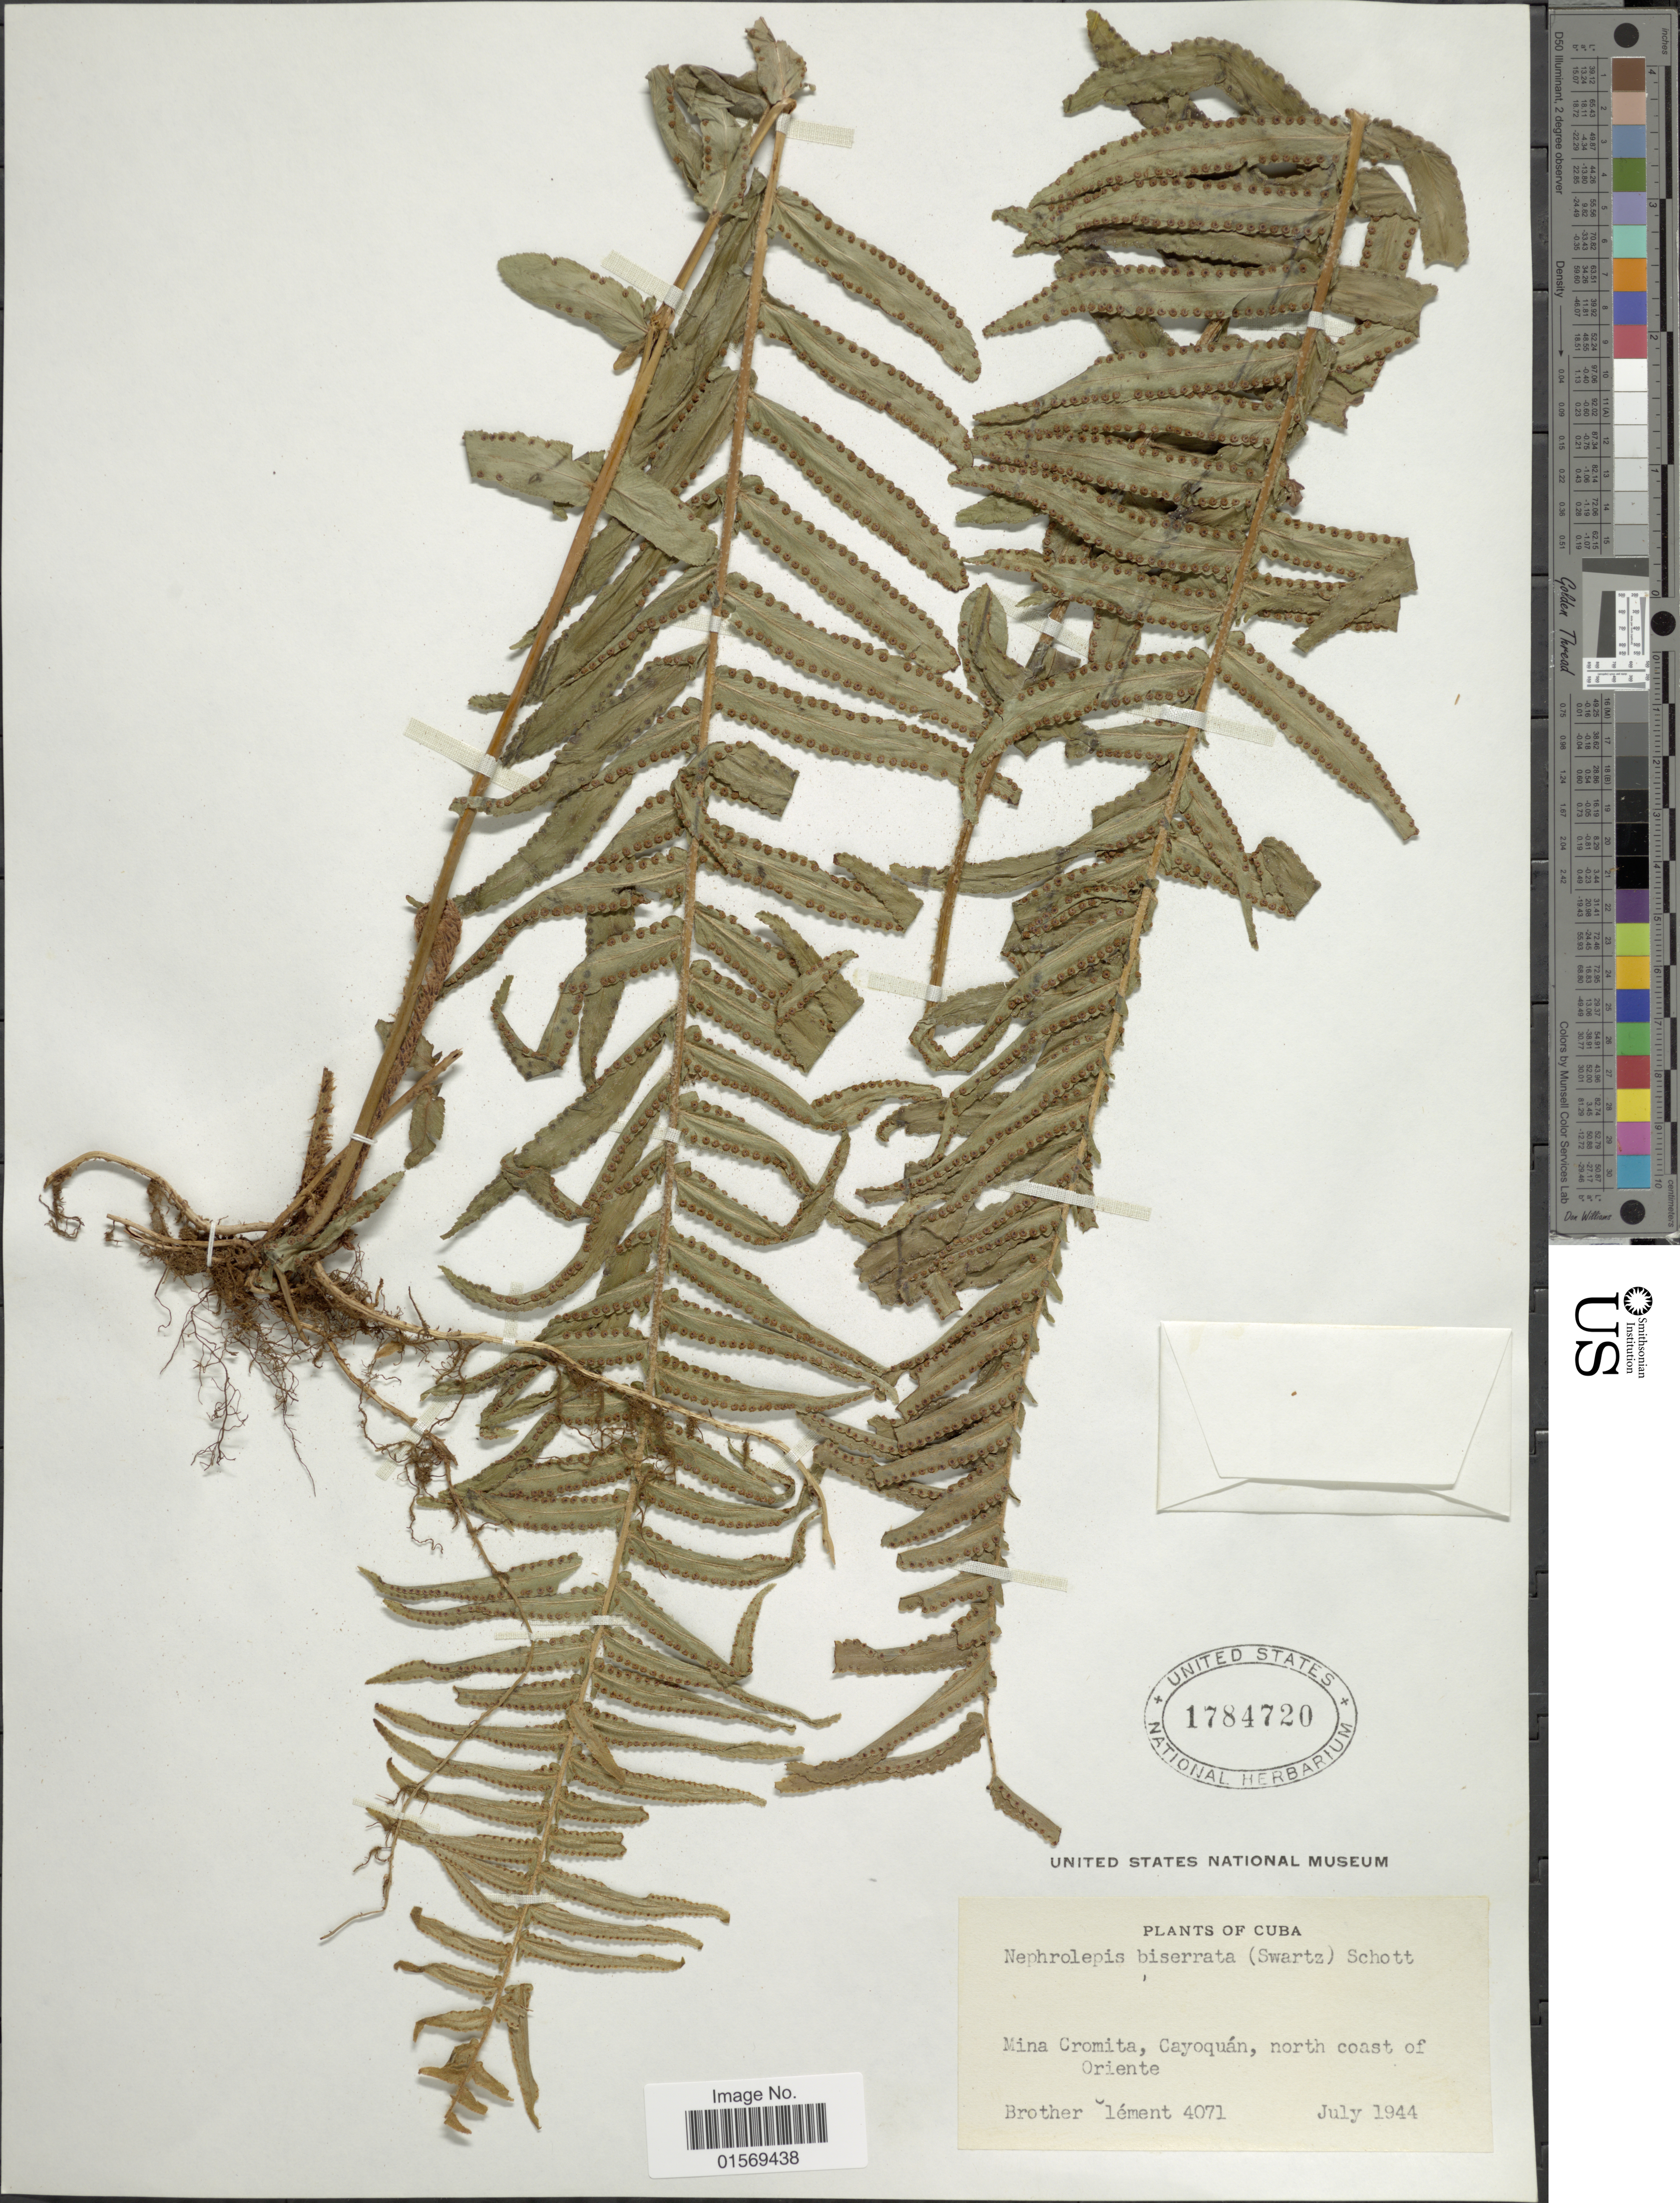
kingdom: Plantae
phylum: Tracheophyta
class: Polypodiopsida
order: Polypodiales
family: Nephrolepidaceae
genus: Nephrolepis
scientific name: Nephrolepis multiflora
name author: (Roxb.) F.M. Jarrett ex C.V. Morton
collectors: B. Clement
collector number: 4071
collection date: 1944-07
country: Cuba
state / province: Oriente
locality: Cuba, Mina Cromita, Cayoquan, north coast of Oriente.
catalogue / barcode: US 1784720